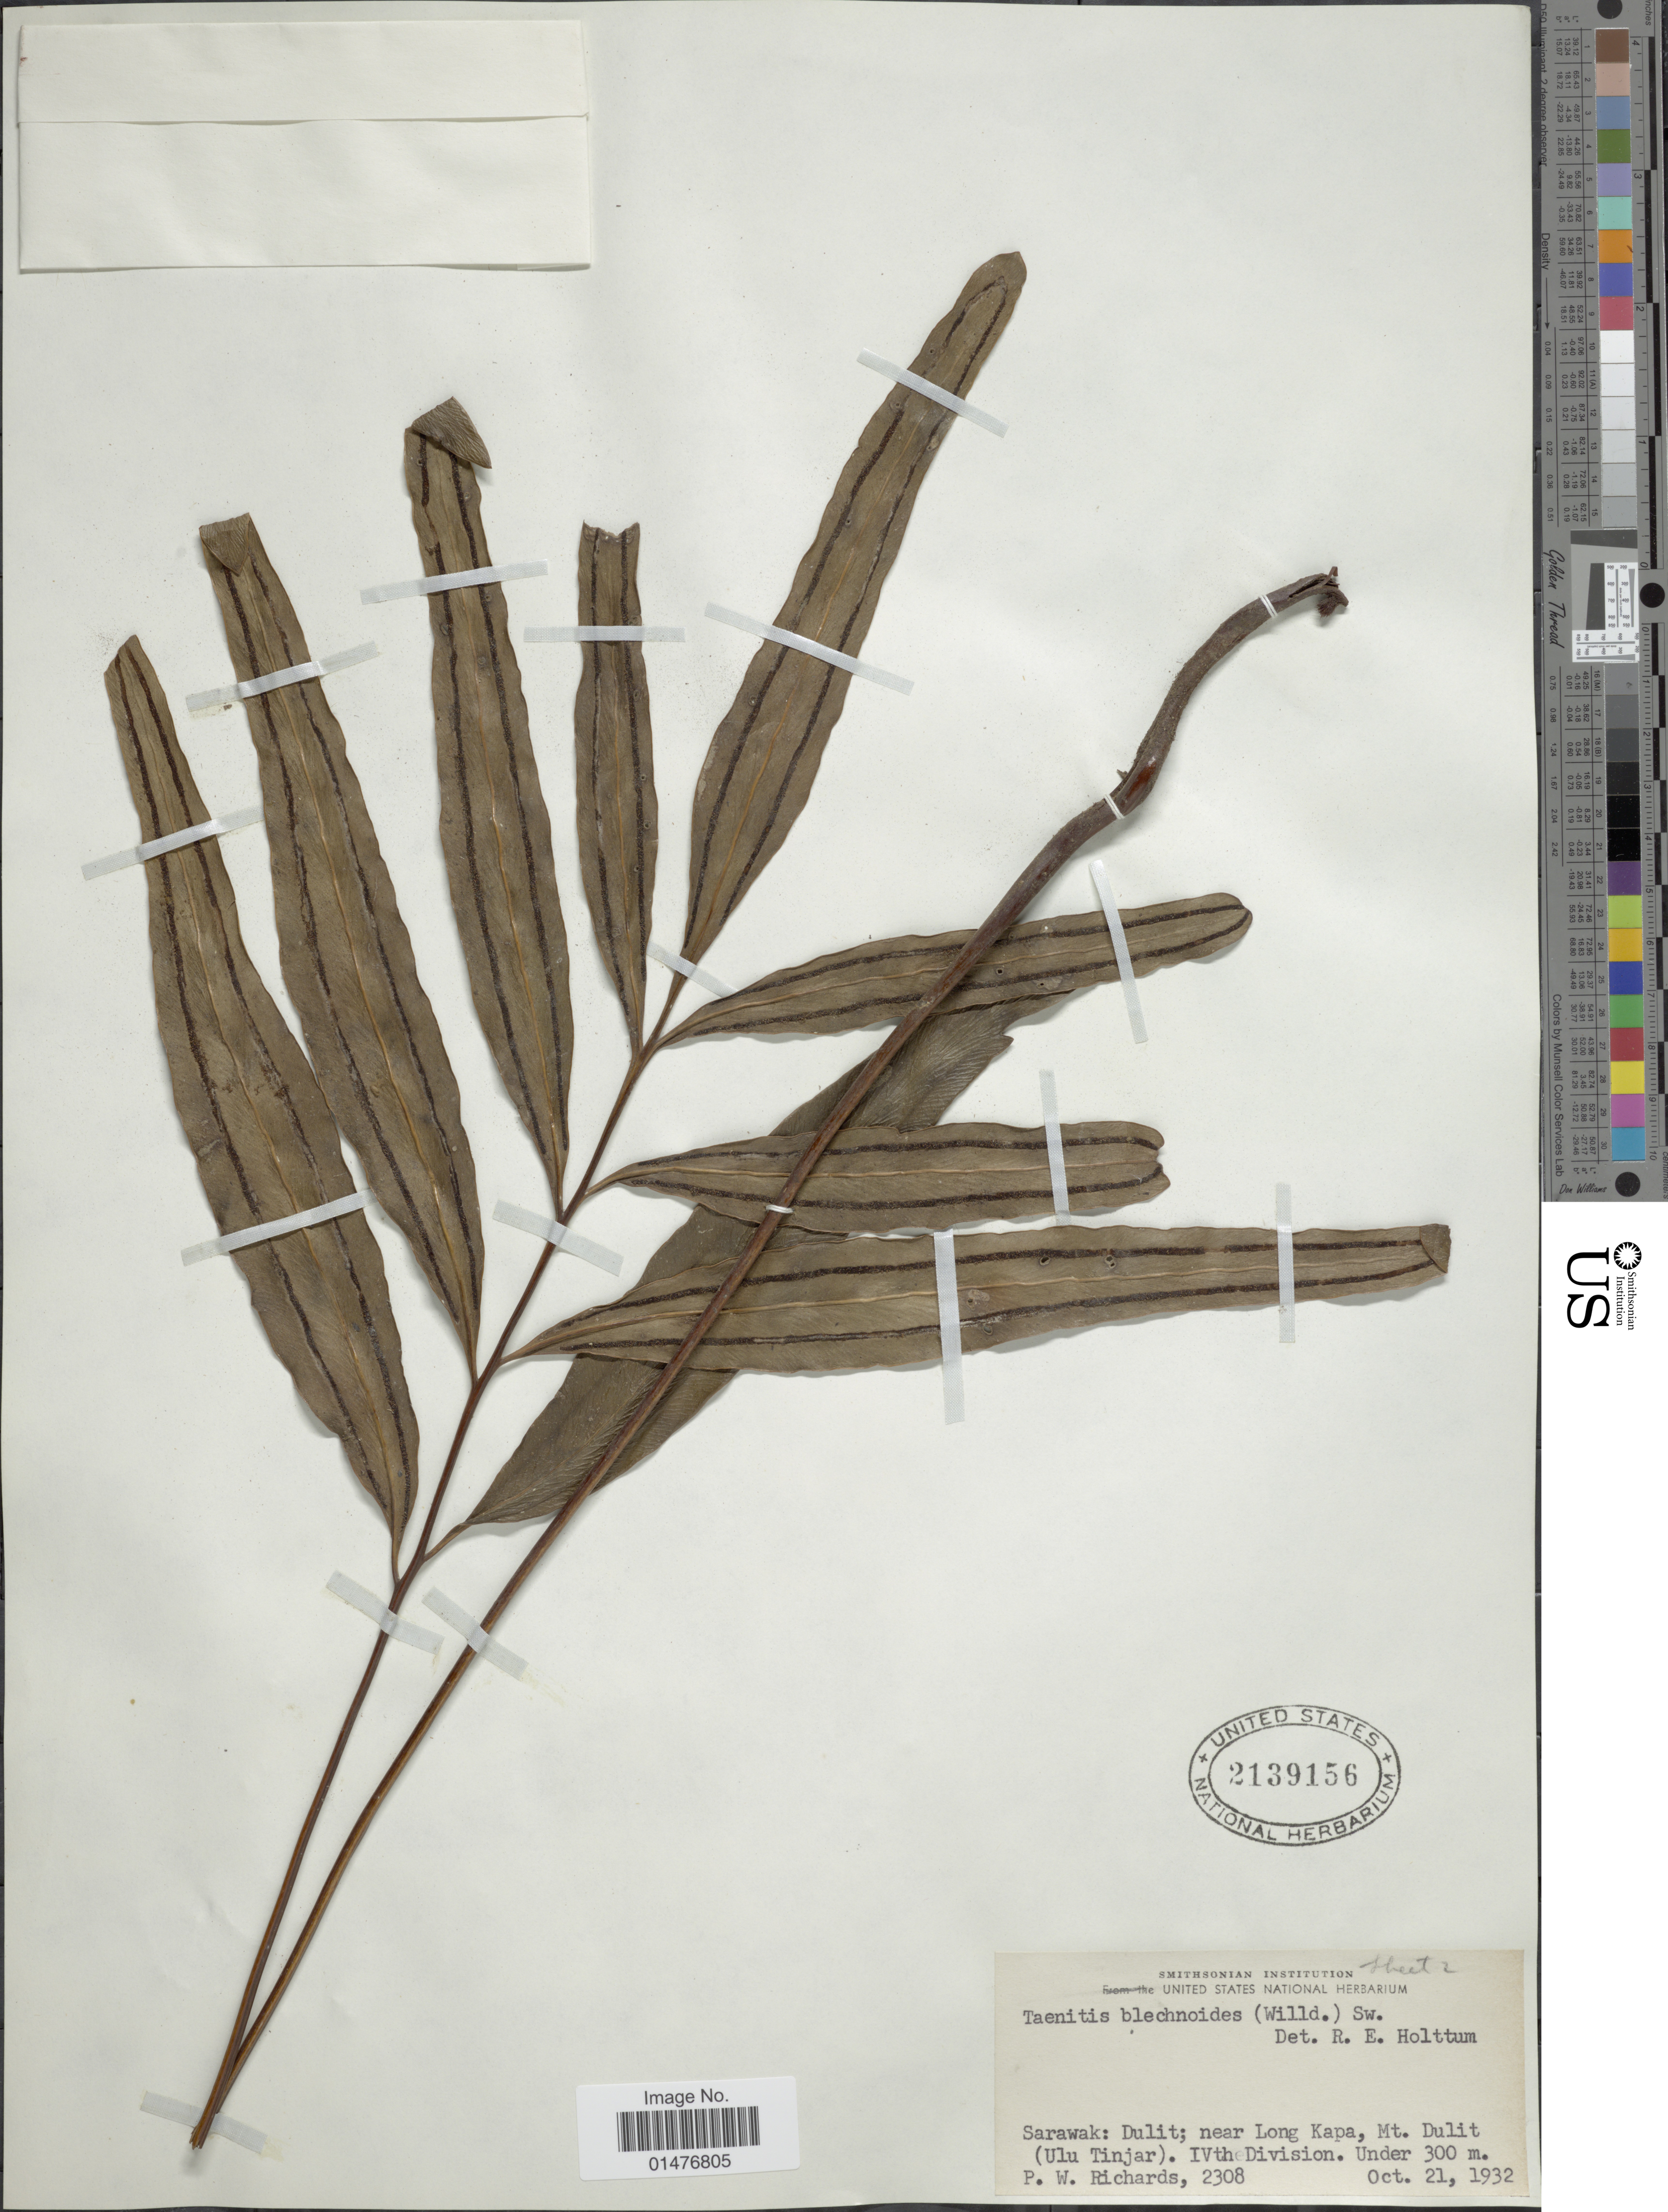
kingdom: Plantae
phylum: Tracheophyta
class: Polypodiopsida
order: Polypodiales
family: Pteridaceae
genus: Taenitis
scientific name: Taenitis blechnoides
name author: (Willd.) Sw.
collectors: P. Richards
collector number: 2308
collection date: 1932-10-21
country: Malaysia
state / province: Sarawak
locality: Dulit; near Long Kapa, Mt. Dulit (Ulu Tinjar). IVth Division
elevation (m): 300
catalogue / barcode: US 2319156